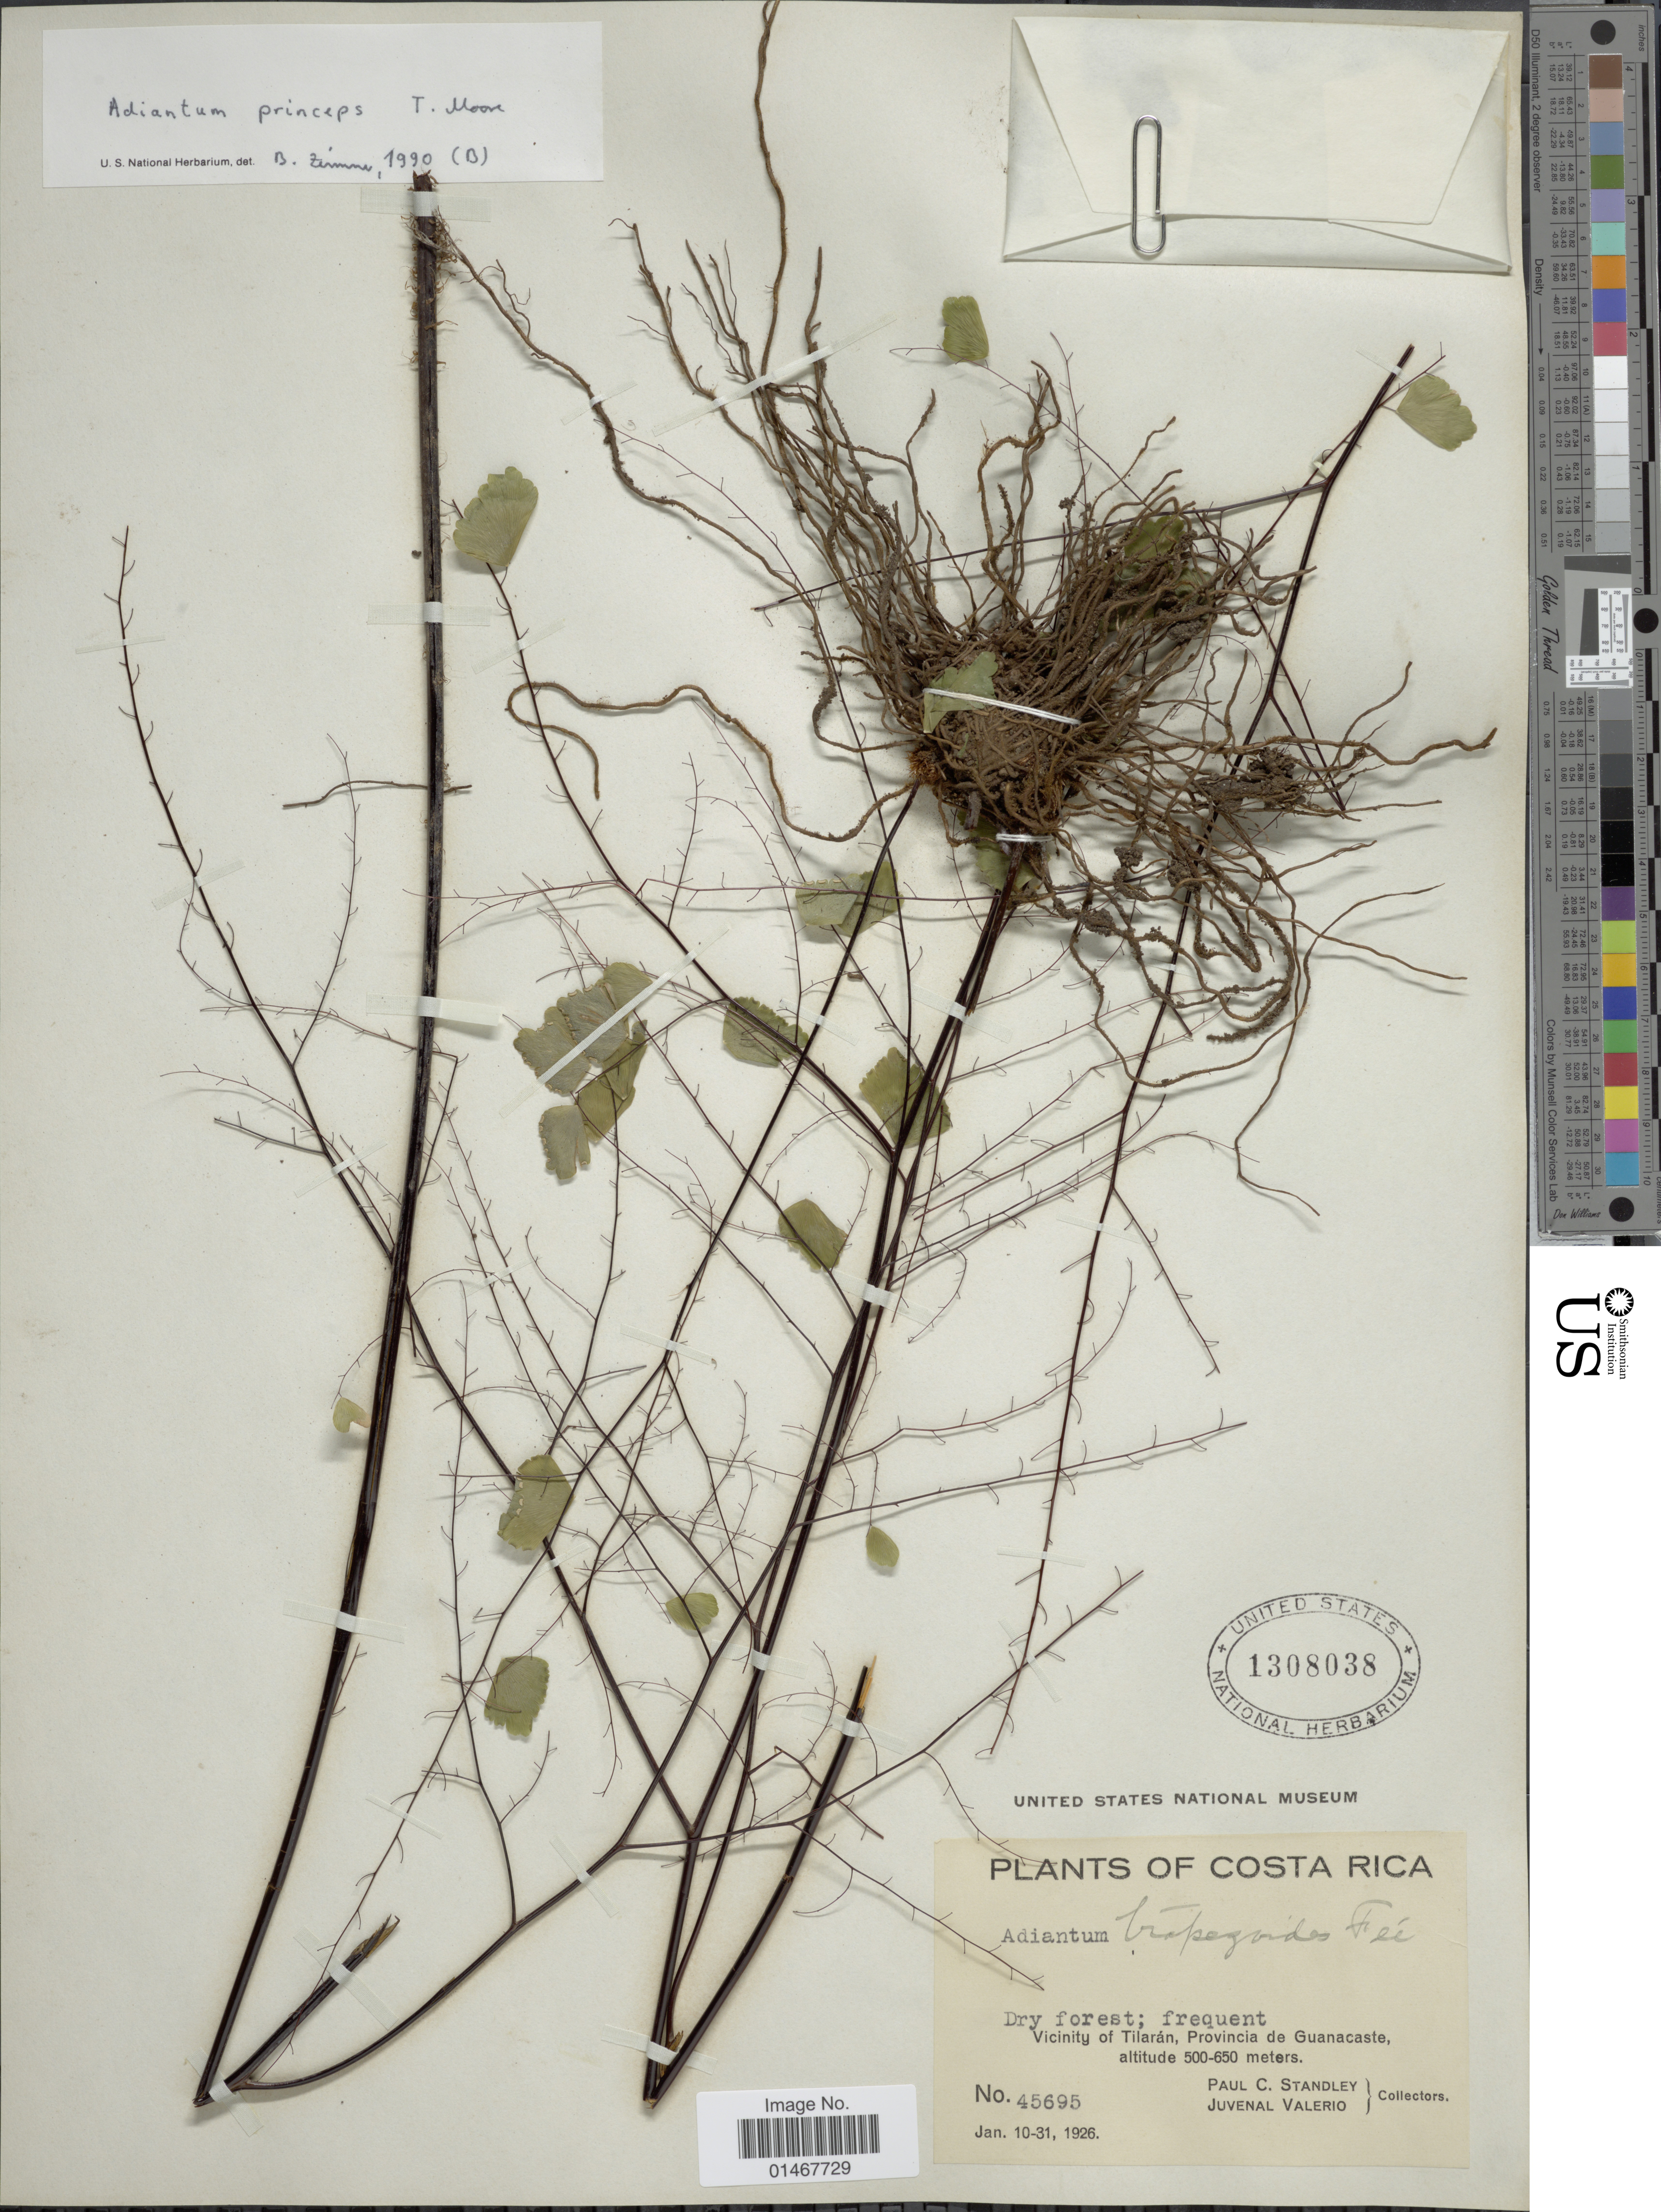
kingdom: Plantae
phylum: Tracheophyta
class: Polypodiopsida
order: Polypodiales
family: Pteridaceae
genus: Adiantum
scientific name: Adiantum princeps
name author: T. Moore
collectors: P. C. Standley & J. Valerio R.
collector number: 45695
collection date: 1926-01-10/1926-01-31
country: Costa Rica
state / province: Guanacaste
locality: Vicinity of Tilarán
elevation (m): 500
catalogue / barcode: US 1308038